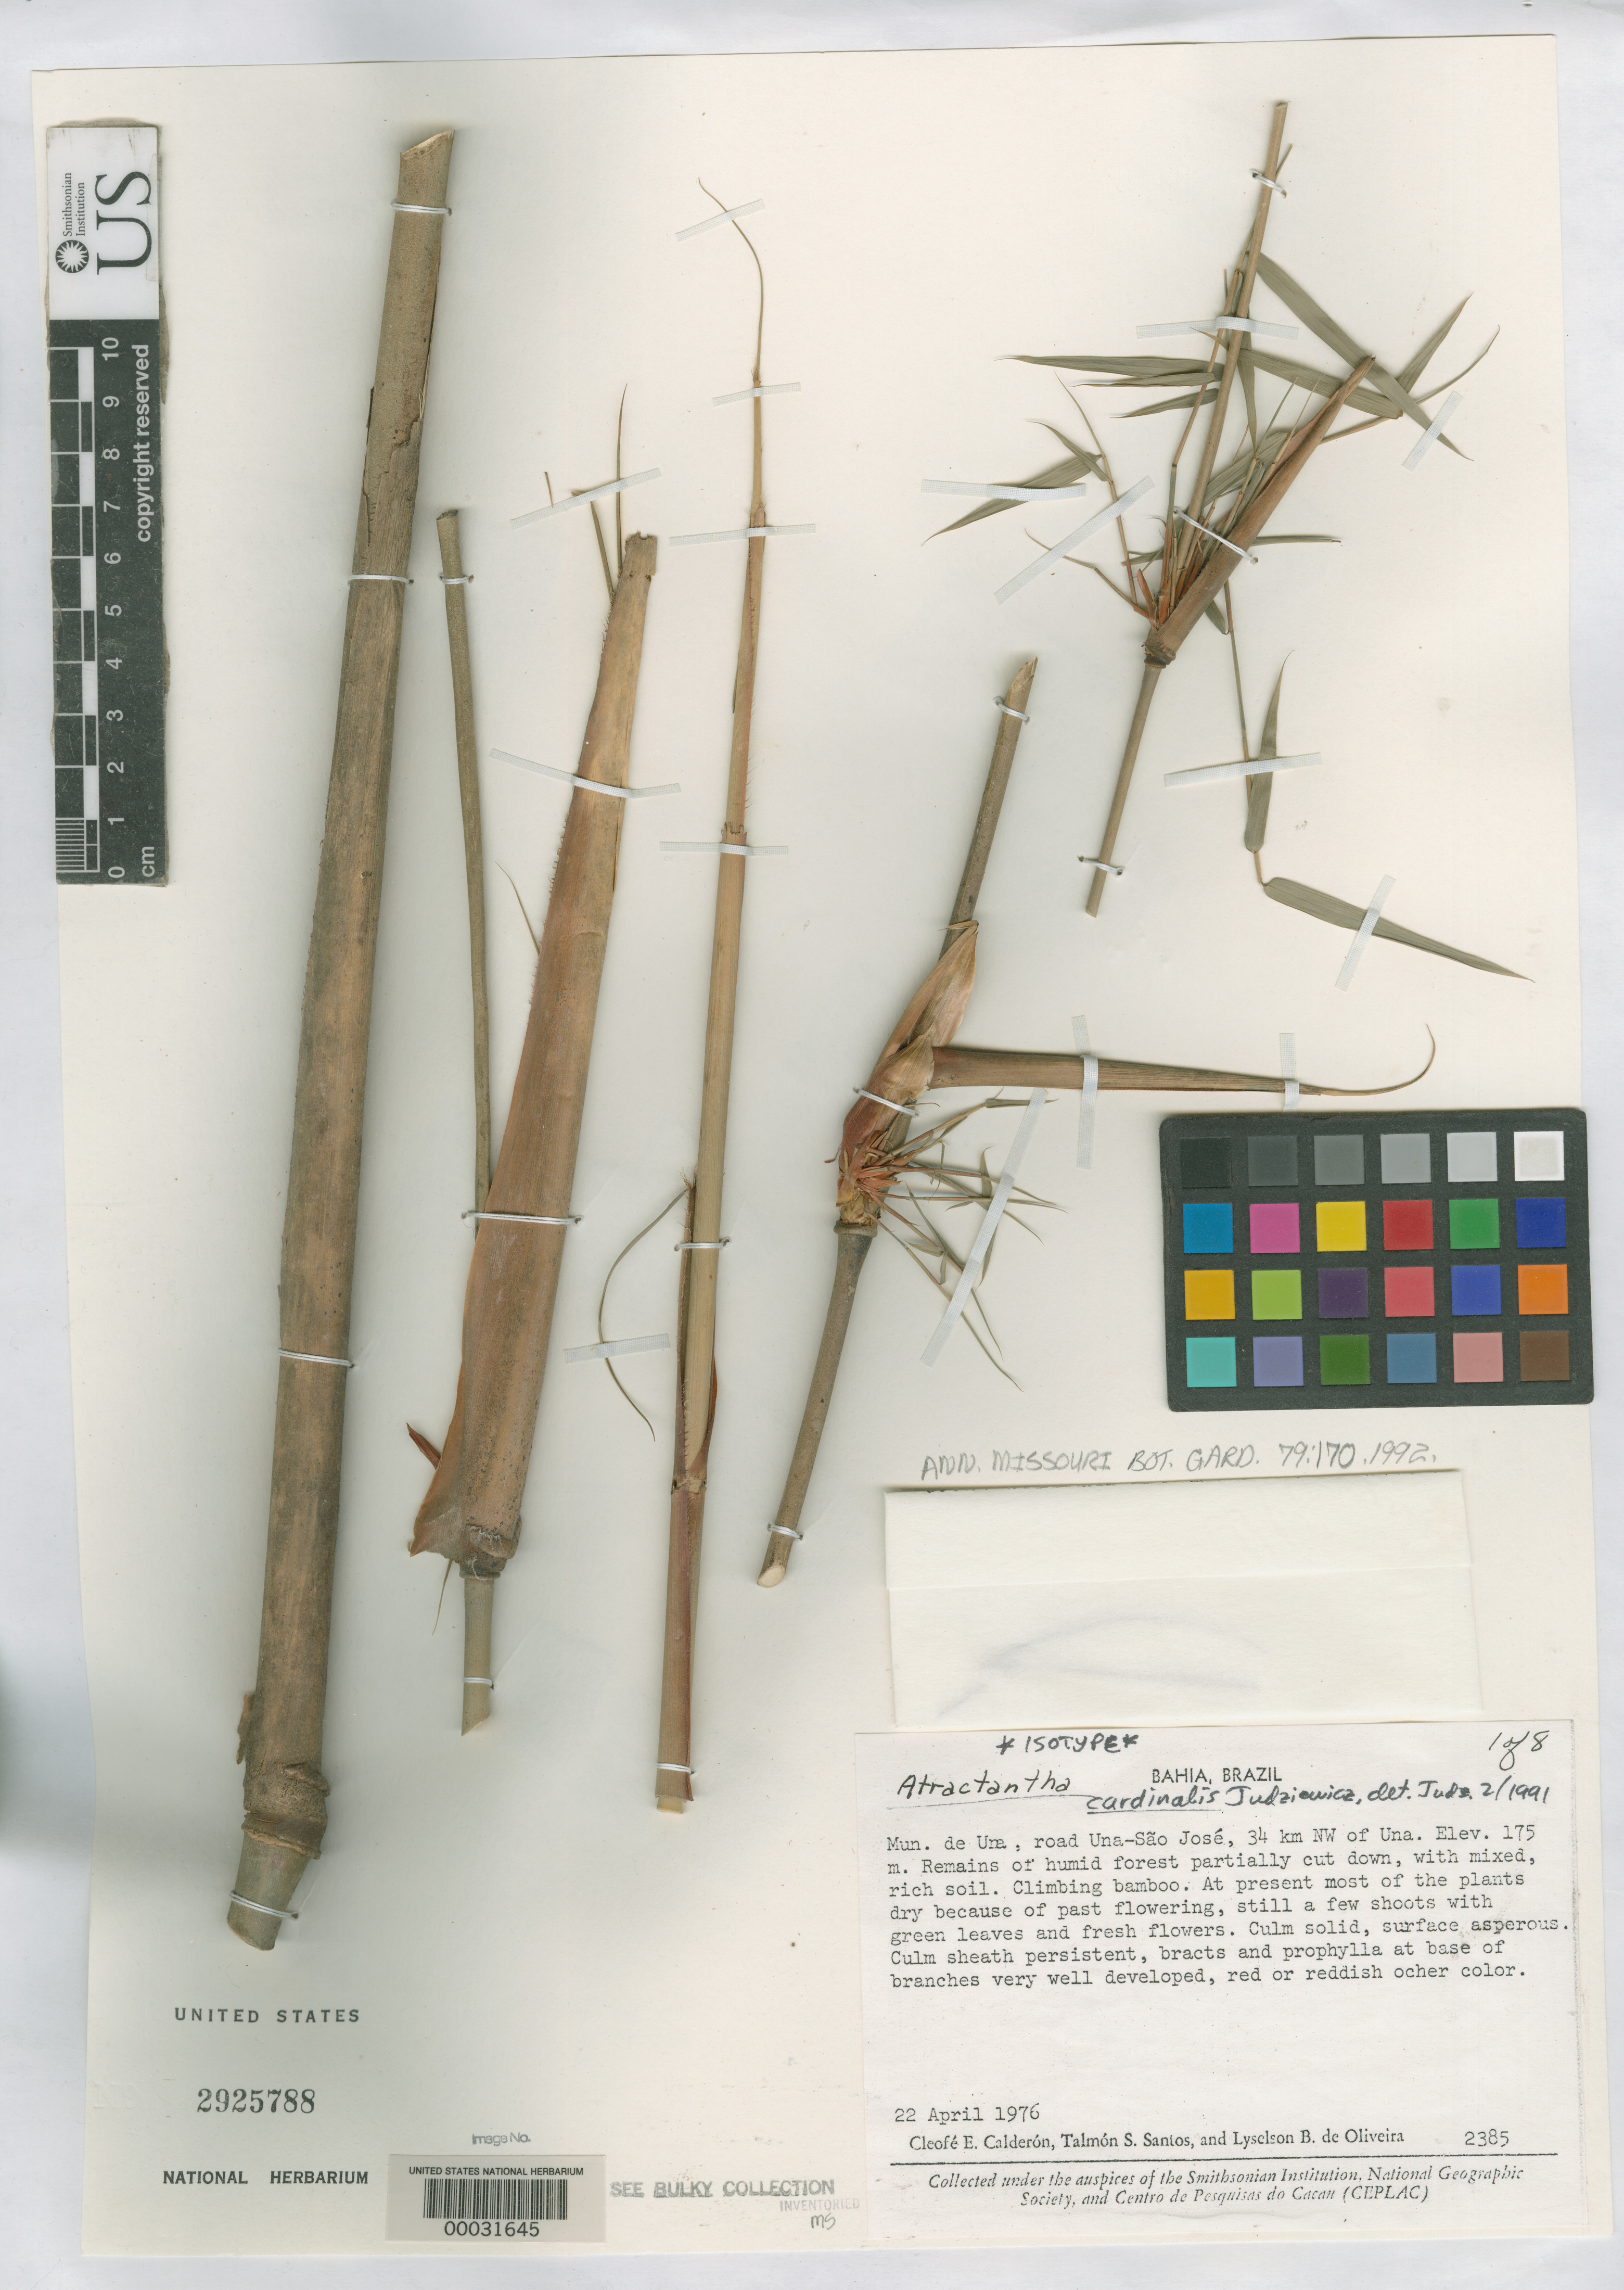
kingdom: Plantae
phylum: Tracheophyta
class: Liliopsida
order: Poales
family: Poaceae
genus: Atractantha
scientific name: Atractantha cardinalis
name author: Judz.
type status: Isotype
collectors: C. E. Calderón, T. S. Santos & L. Oliveira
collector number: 2385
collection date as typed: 22 Apr 1976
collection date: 1976-04-22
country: Brazil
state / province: Bahia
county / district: Una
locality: Una-Sao Jose road, 34 km NW of Una.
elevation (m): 175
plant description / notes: Additional type material filed separately with bulky bamboos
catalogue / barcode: US 2925788